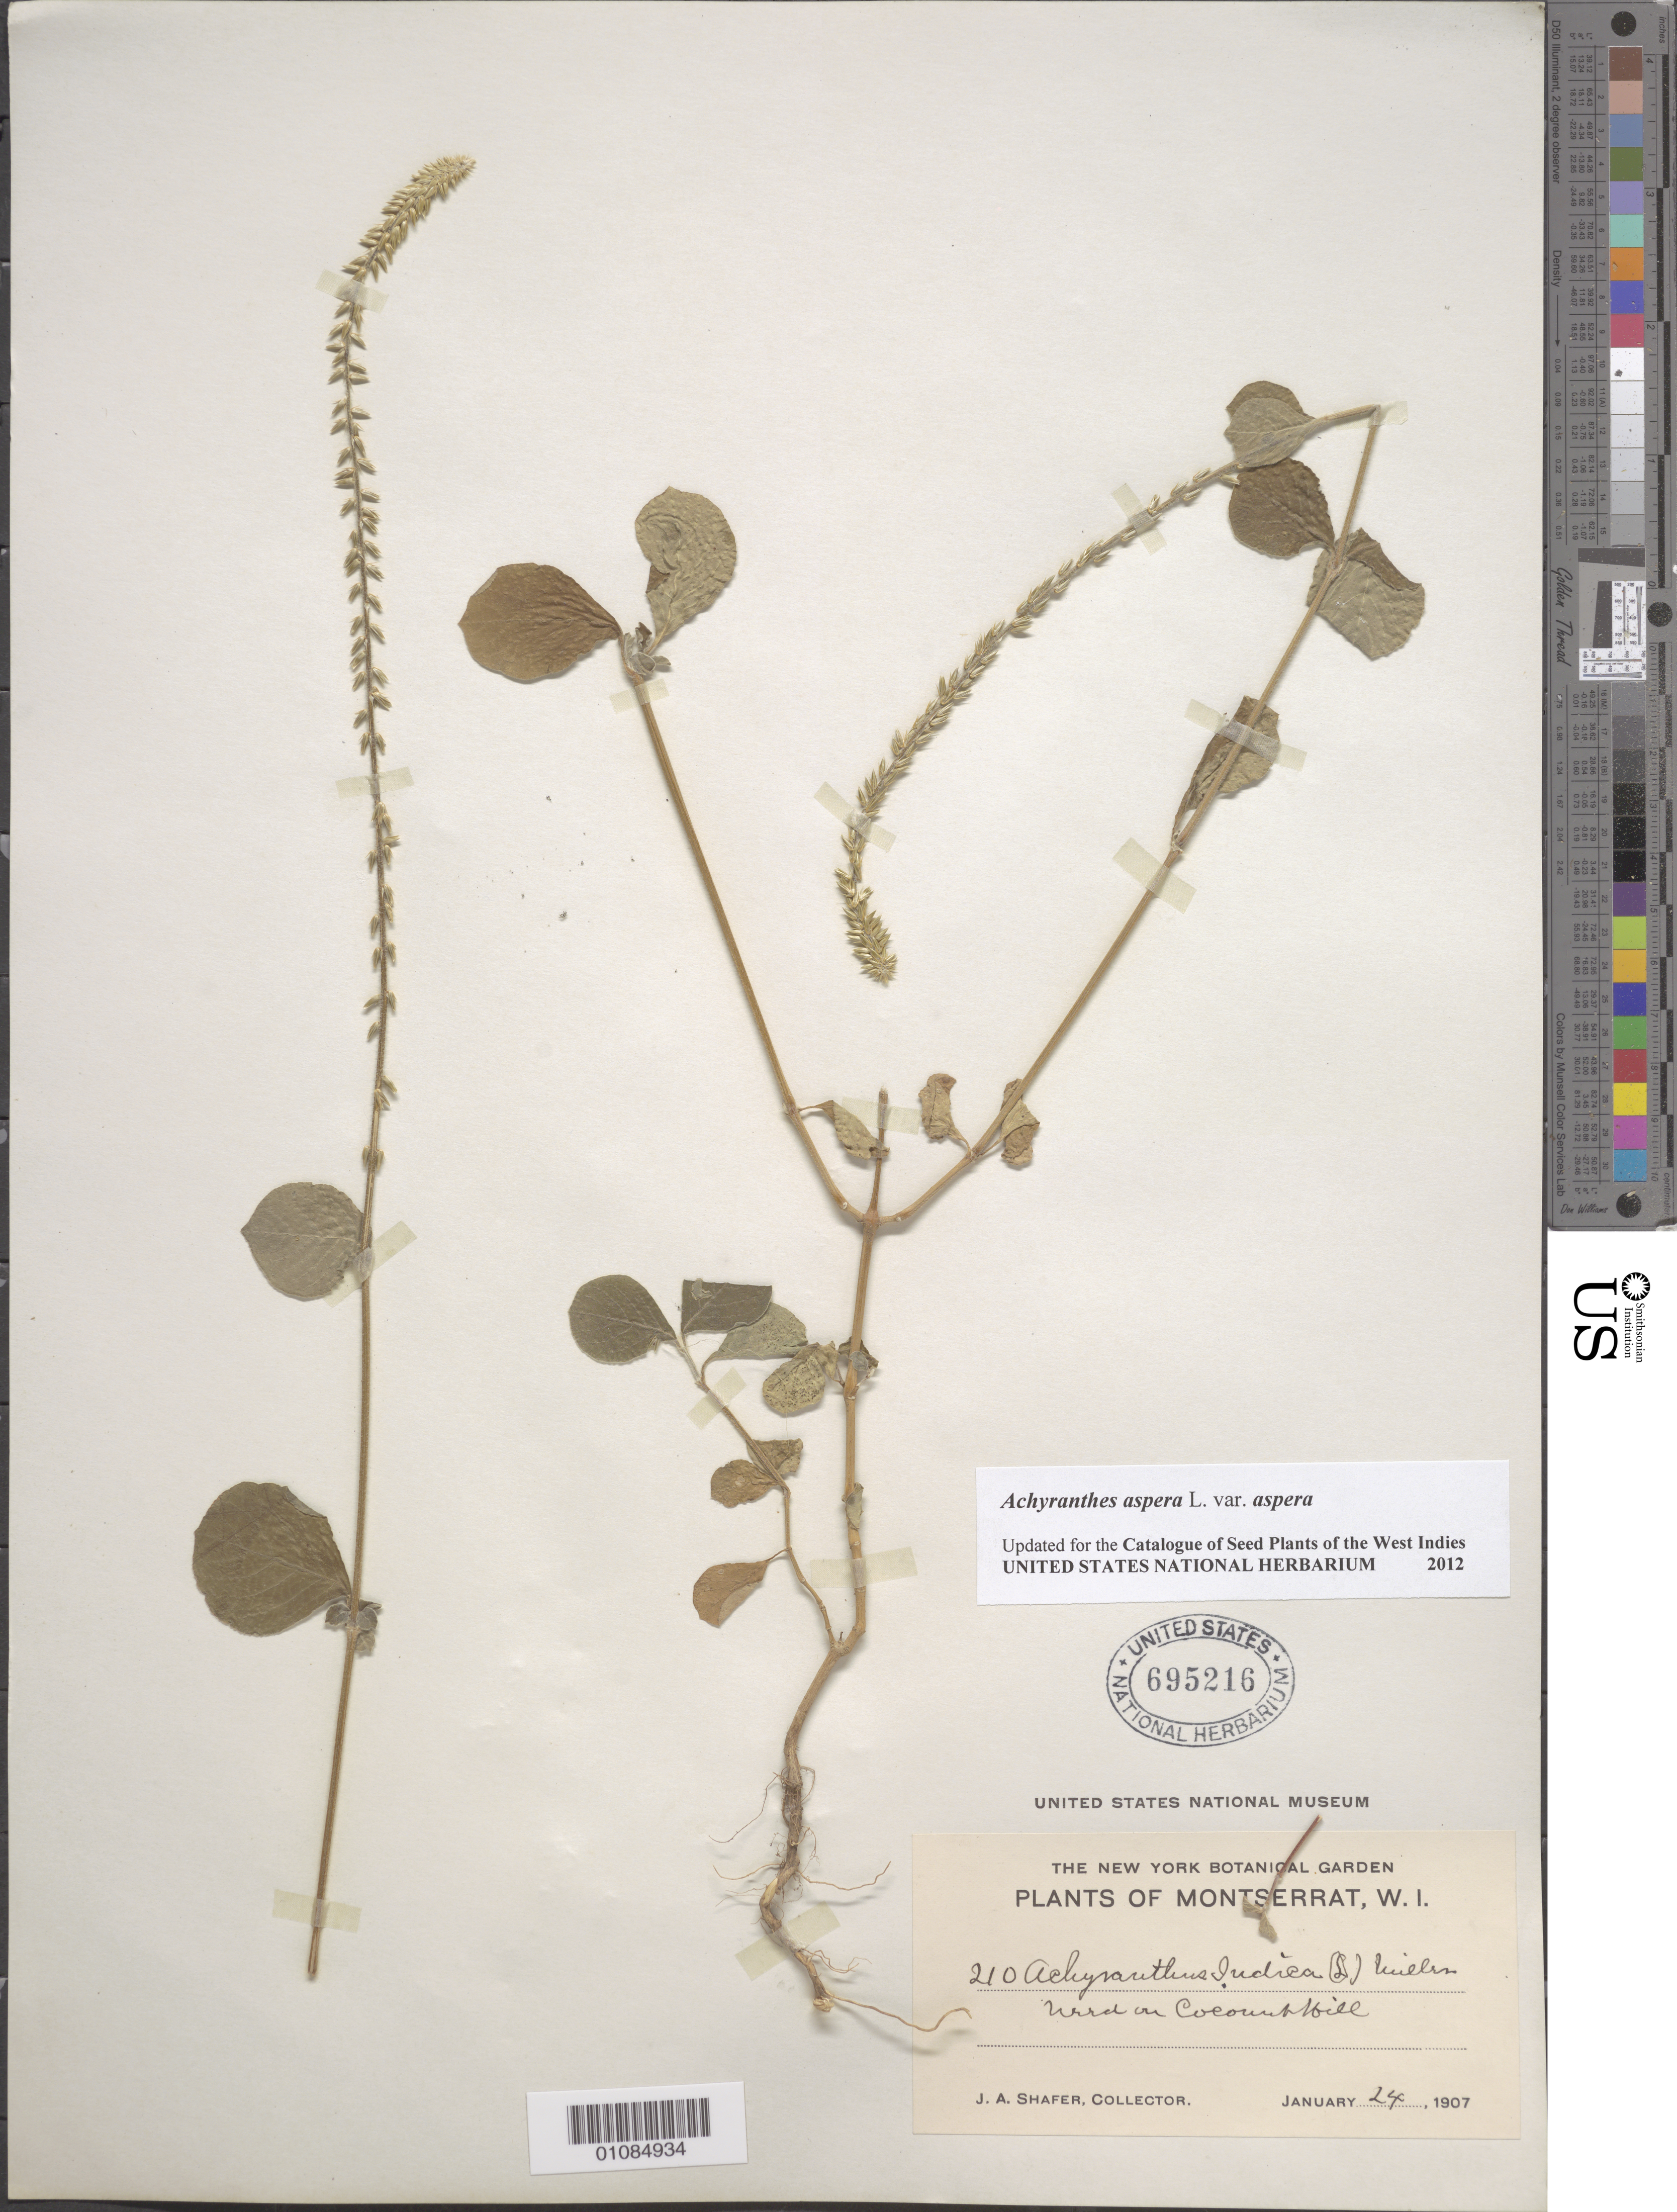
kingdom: Plantae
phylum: Tracheophyta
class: Magnoliopsida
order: Caryophyllales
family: Amaranthaceae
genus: Achyranthes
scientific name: Achyranthes aspera var. aspera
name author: L.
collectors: J. A. Shafer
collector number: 210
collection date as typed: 24 Jan 1907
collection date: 1907-01-24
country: Montserrat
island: Montserrat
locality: Coconut Hill.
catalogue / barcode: US 695216